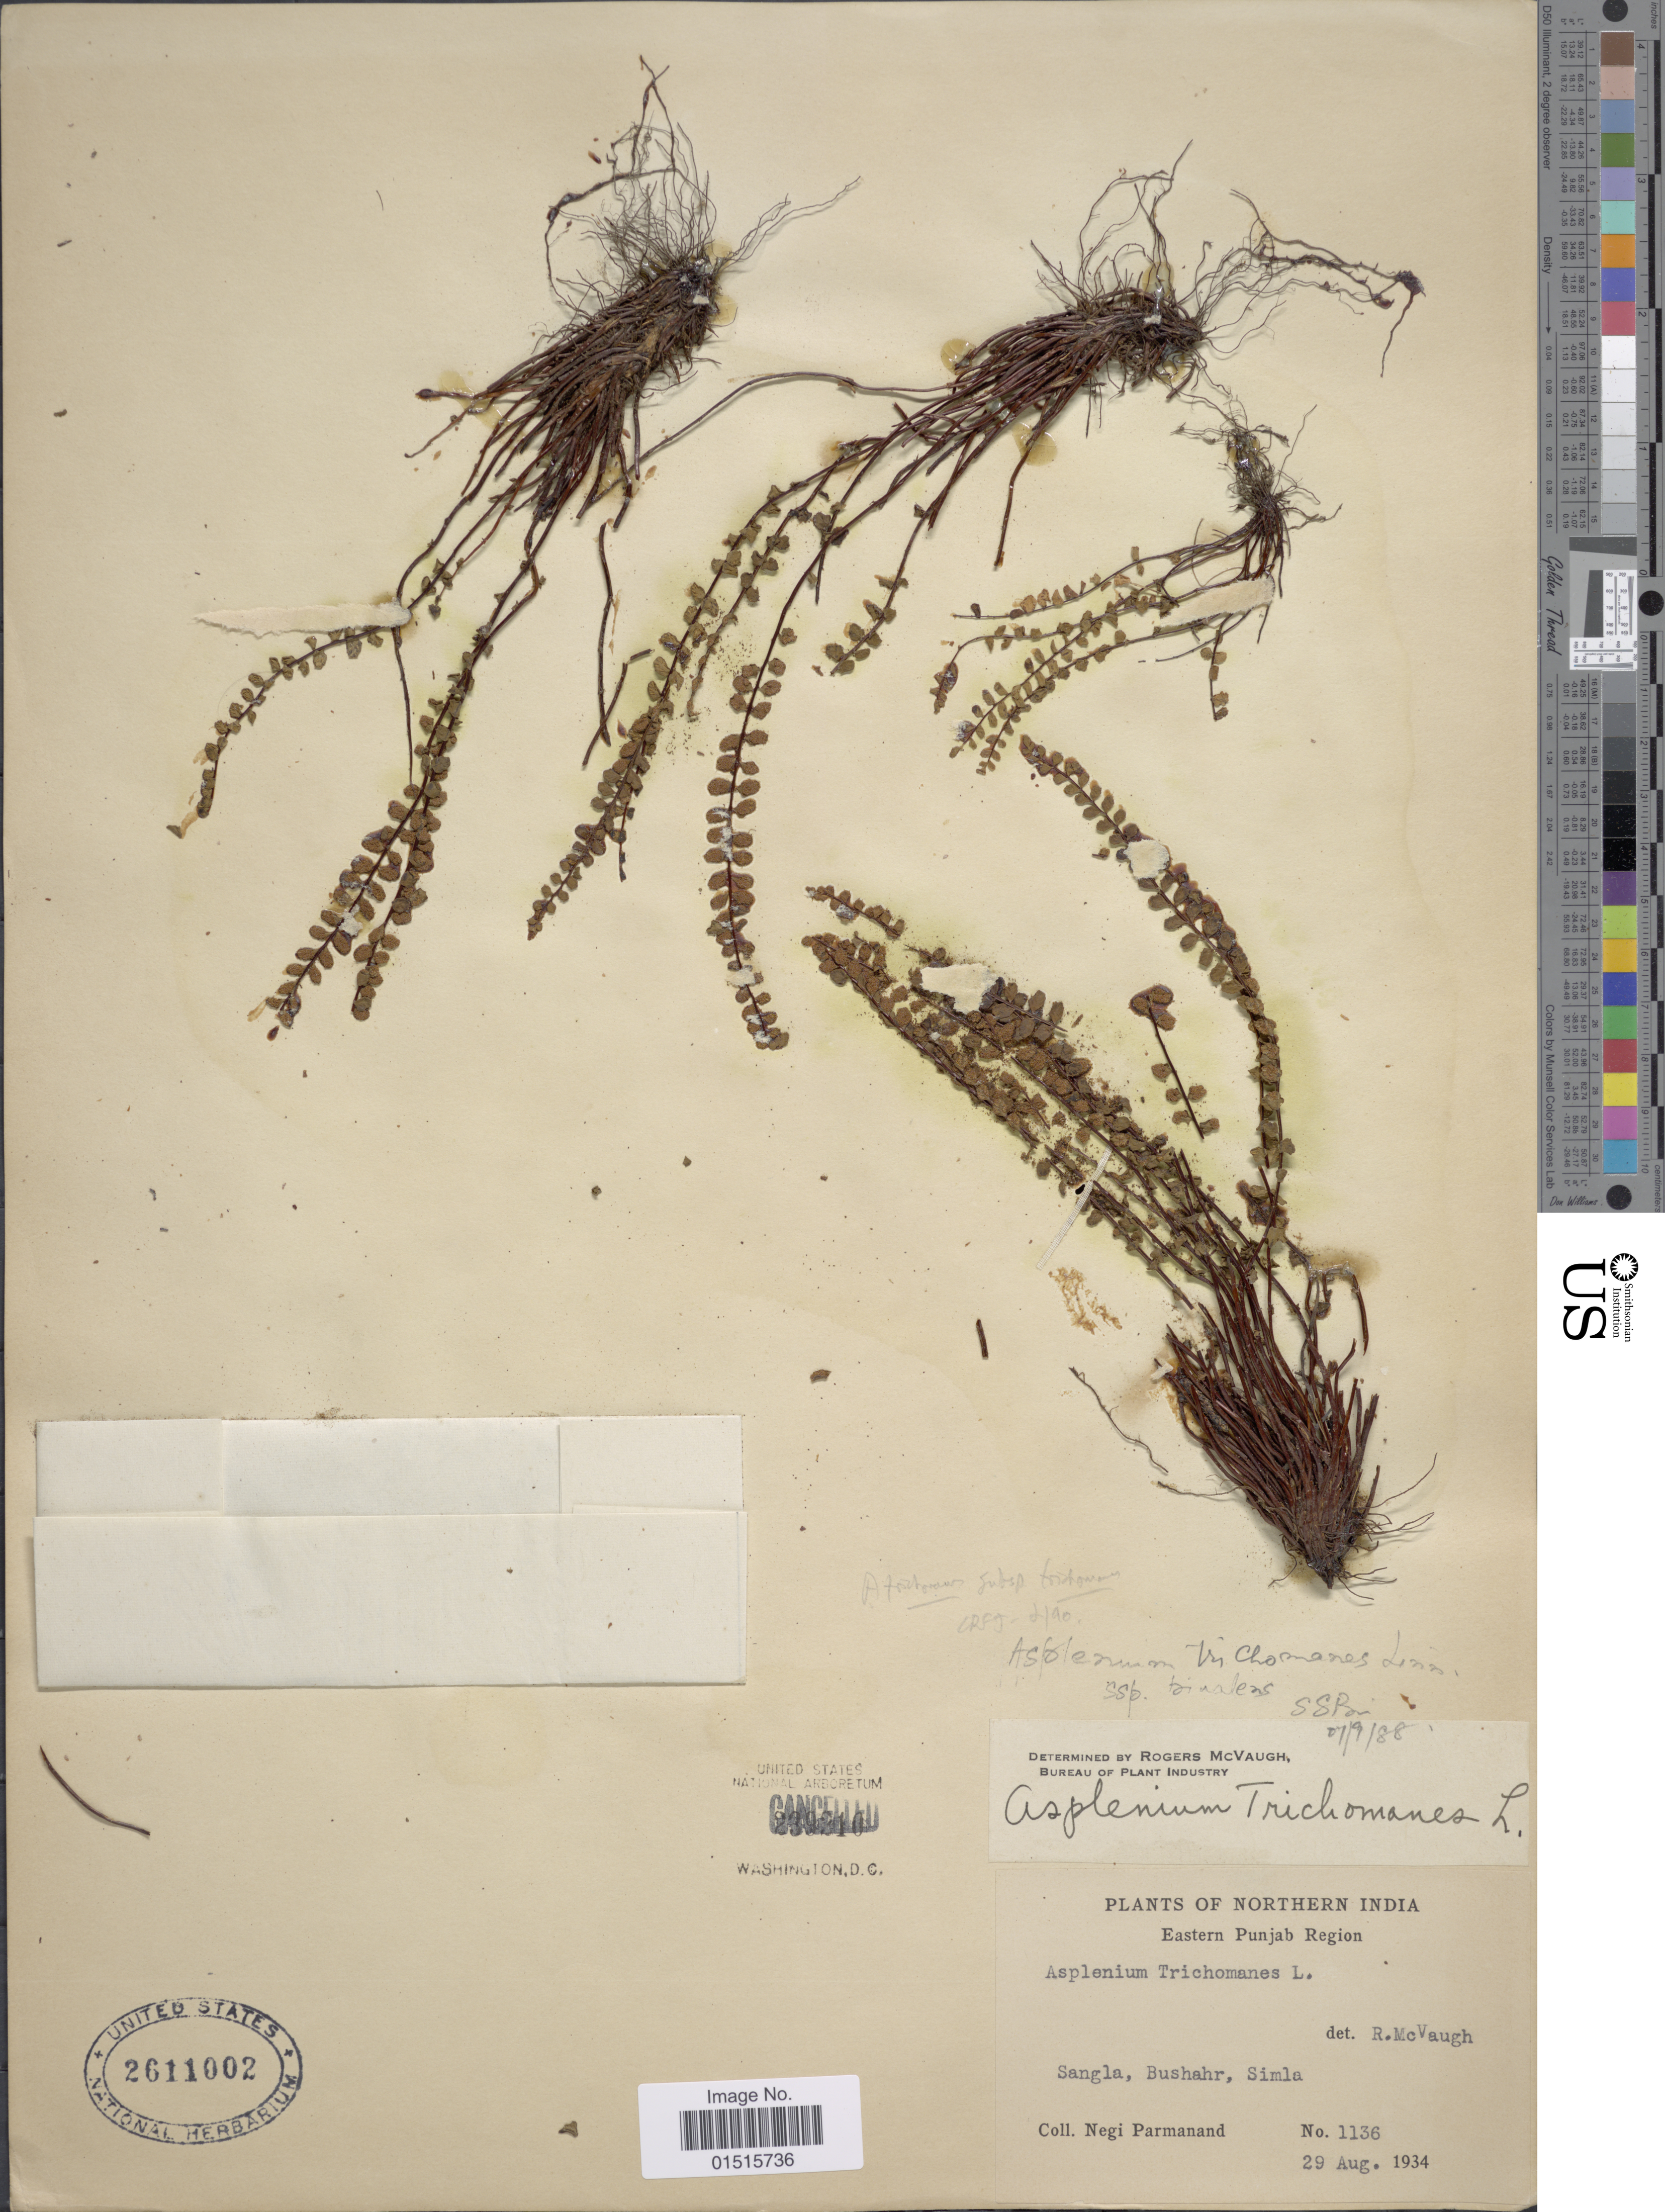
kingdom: Plantae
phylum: Tracheophyta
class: Polypodiopsida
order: Polypodiales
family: Aspleniaceae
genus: Asplenium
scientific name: Asplenium trichomanes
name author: L.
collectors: N. Parmanand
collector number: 1136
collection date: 1934-08-29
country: India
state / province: Himachal Pradesh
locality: Northern India, Eastern Punjab region, Sangla, Bushahr, Simla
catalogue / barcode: US 2611002